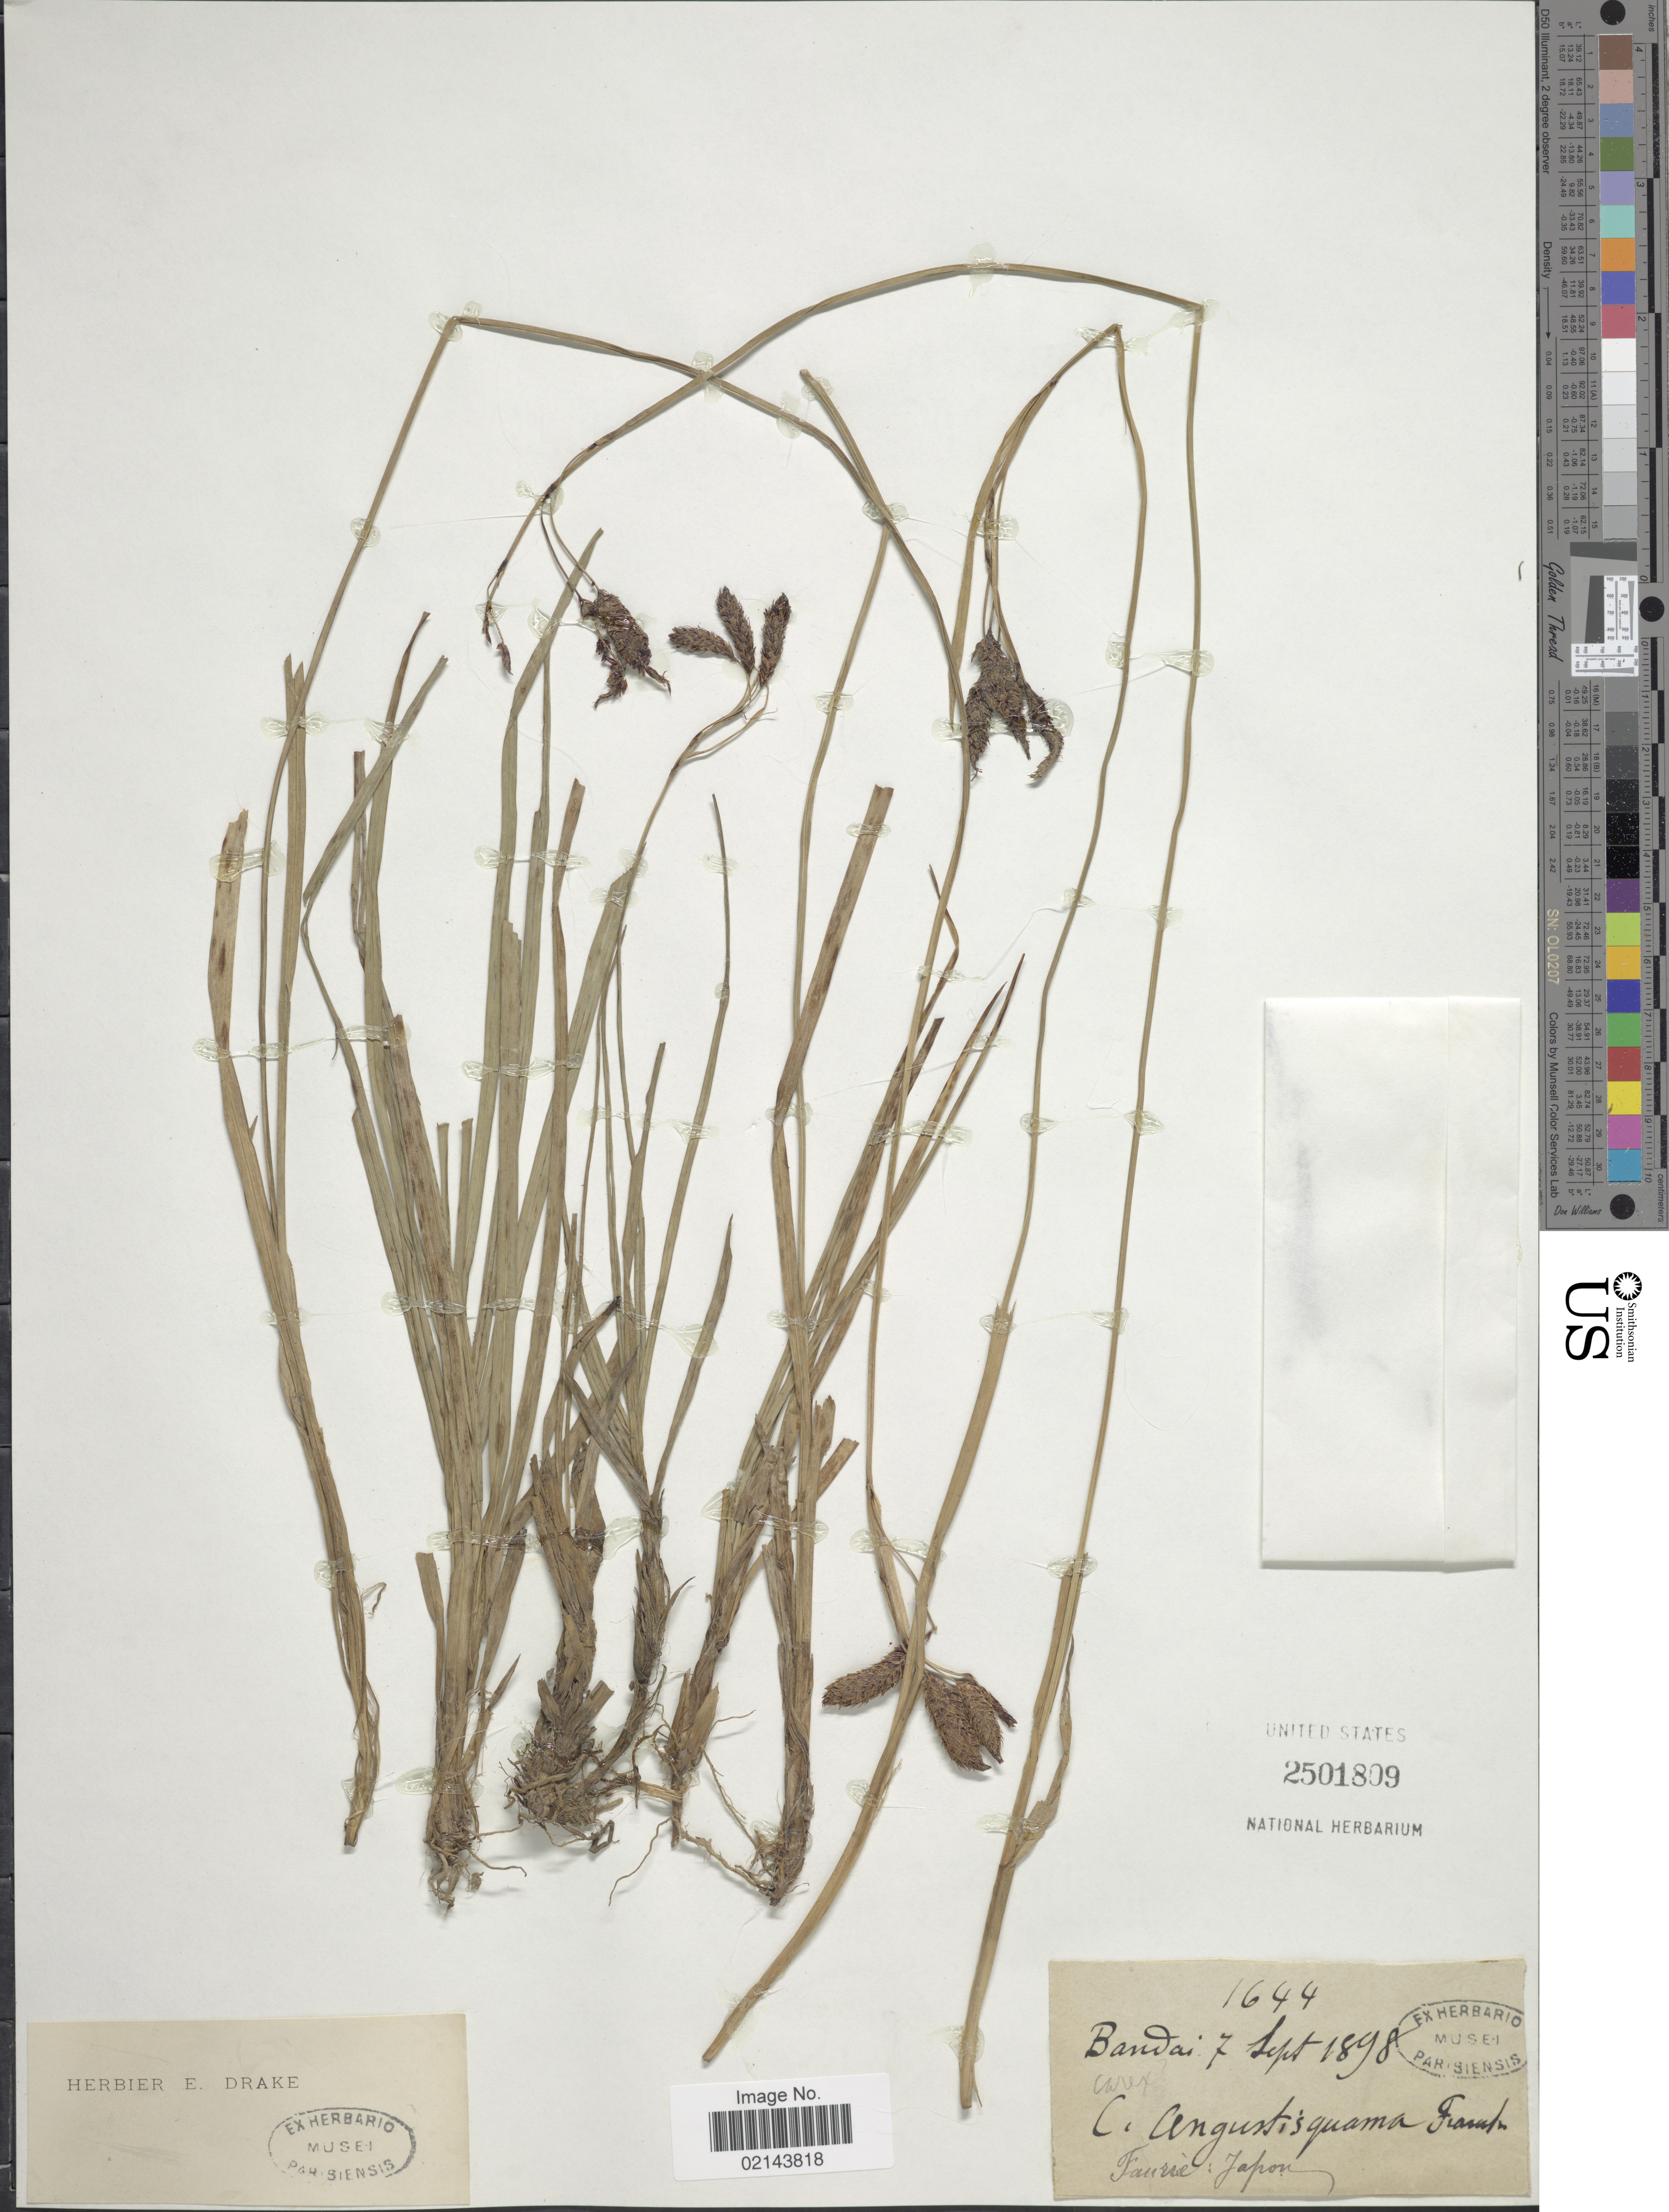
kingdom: Plantae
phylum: Tracheophyta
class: Liliopsida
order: Poales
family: Cyperaceae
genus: Carex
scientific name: Carex angustisquama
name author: Franch.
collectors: -. Faurie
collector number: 1644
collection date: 1898-09-07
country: Japan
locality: Bandai [unsure placement]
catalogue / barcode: US 2501809